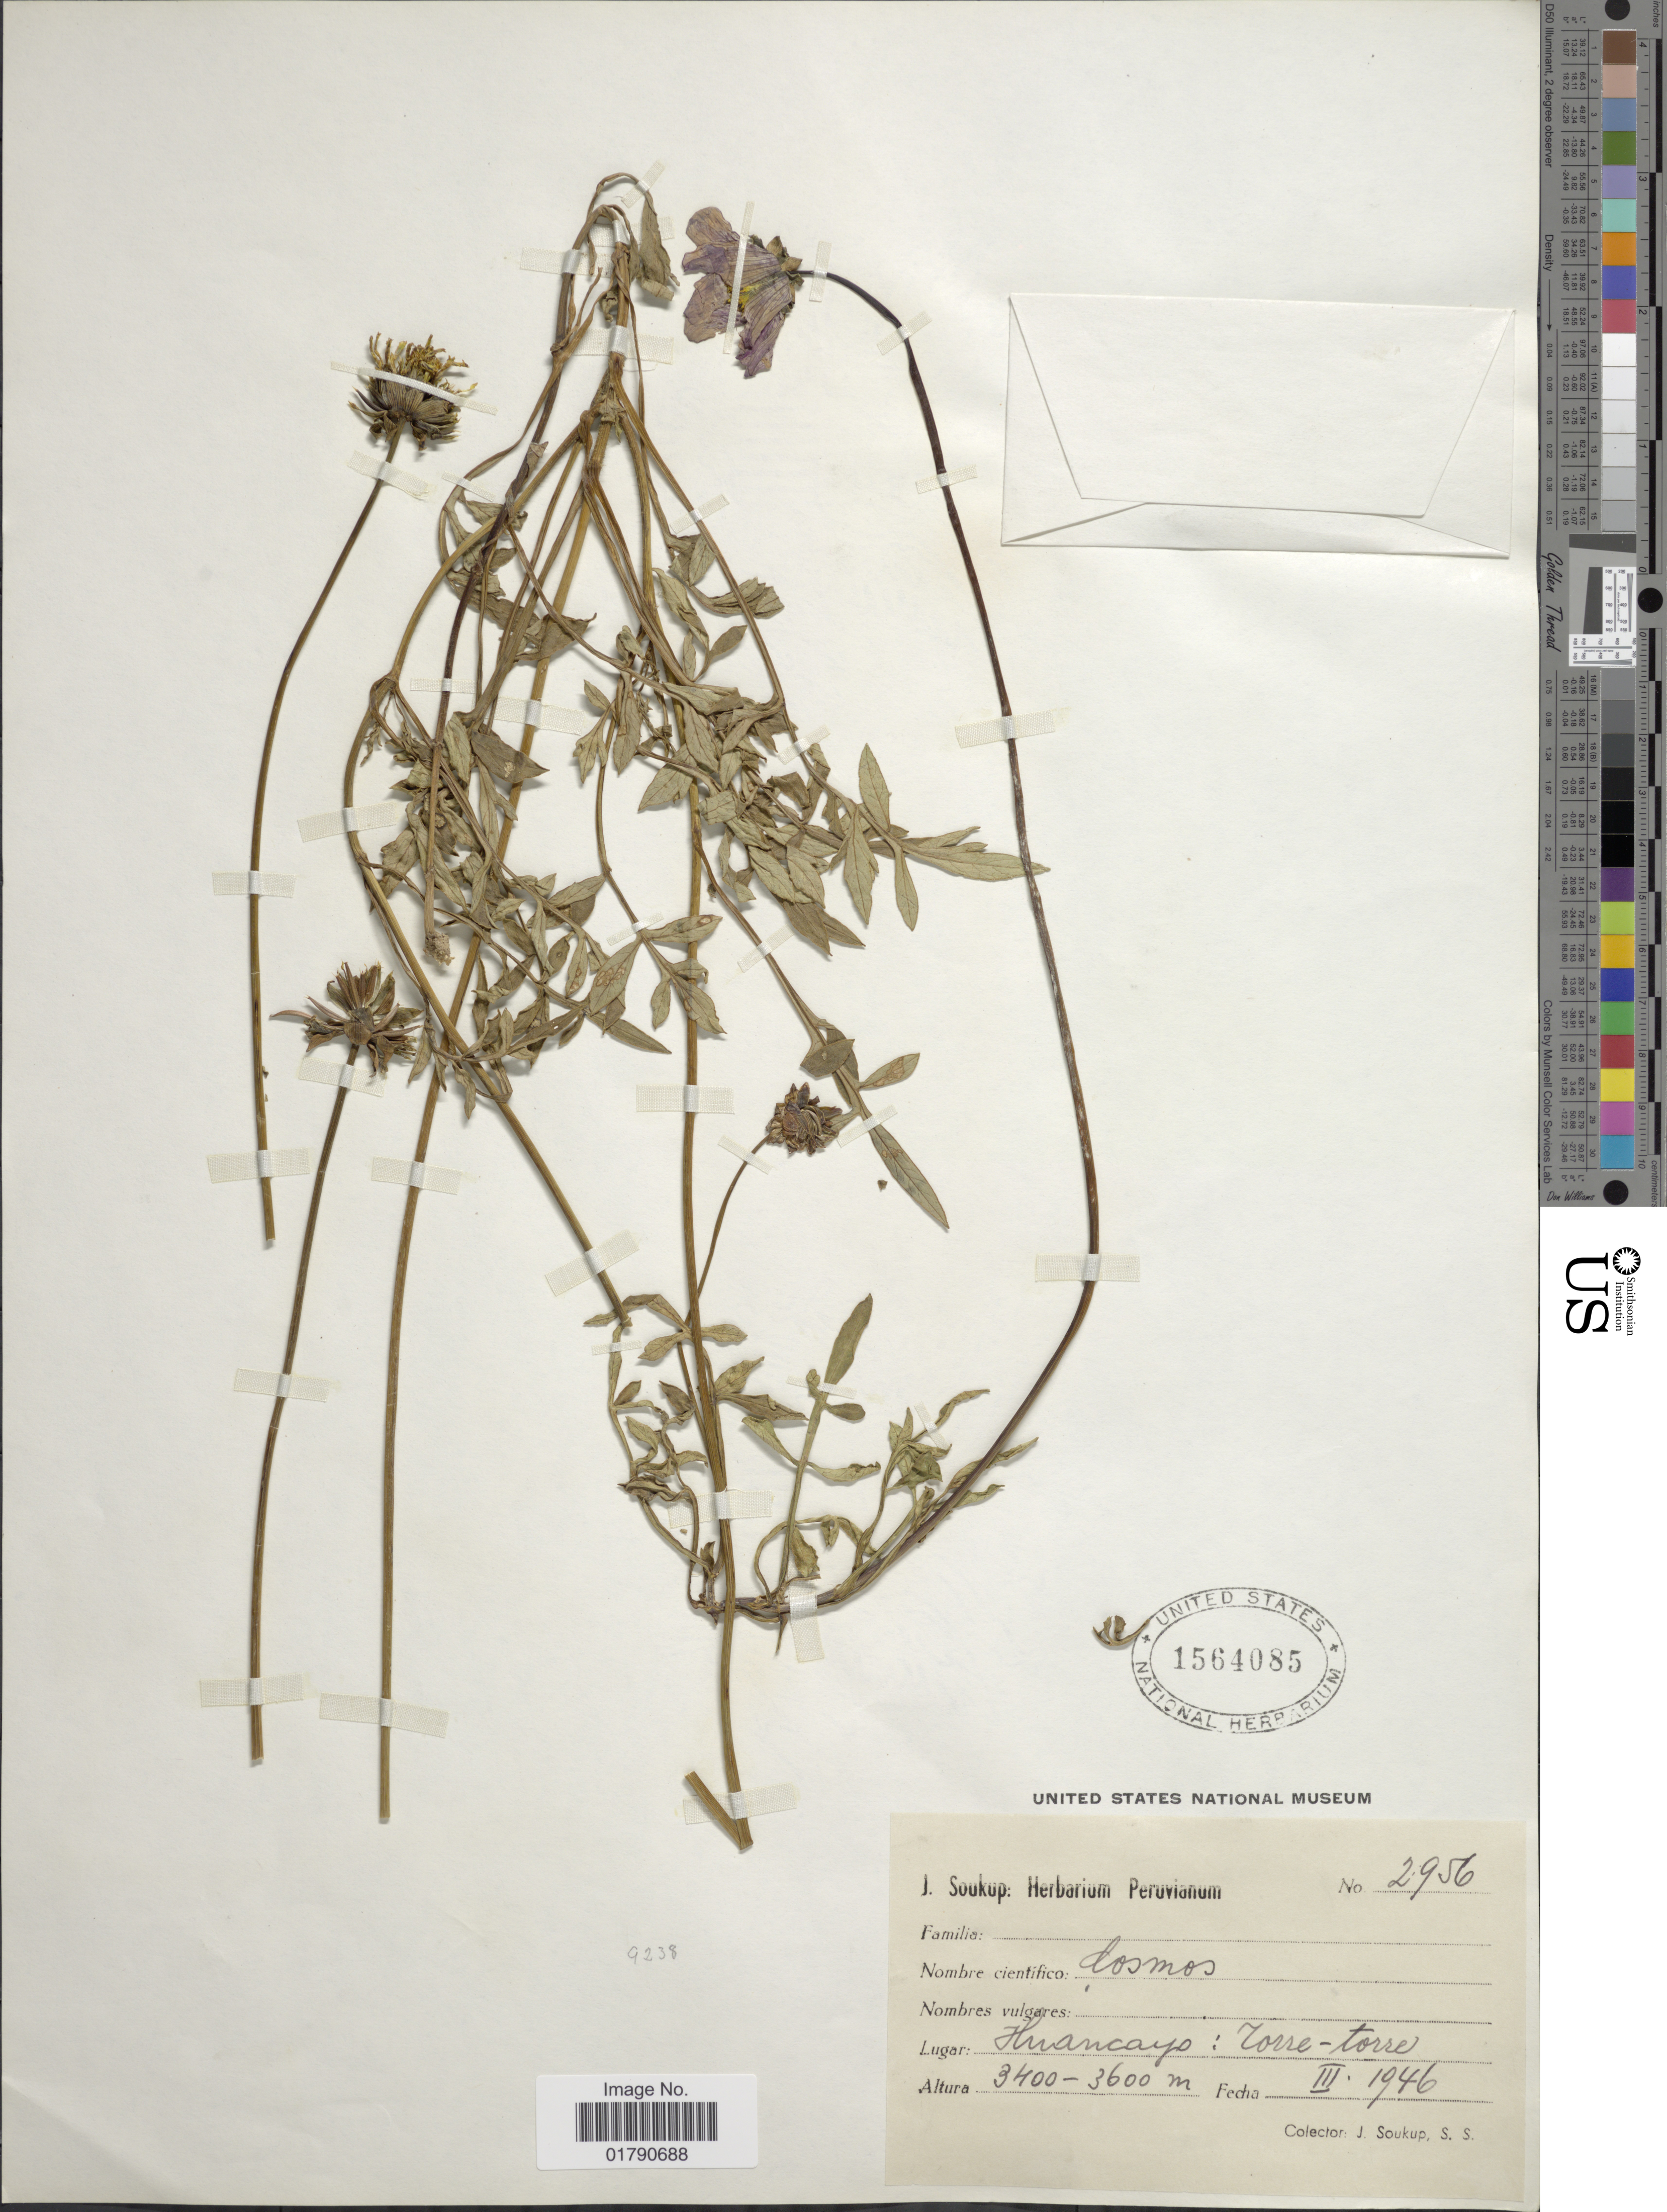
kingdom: Plantae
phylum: Tracheophyta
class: Magnoliopsida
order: Asterales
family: Asteraceae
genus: Cosmos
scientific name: Cosmos peucedanifolius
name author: Wedd.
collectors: J. Soukup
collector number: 2956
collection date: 1946-03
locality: Huancayo, Torre-torre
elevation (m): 3400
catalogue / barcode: US 1564085